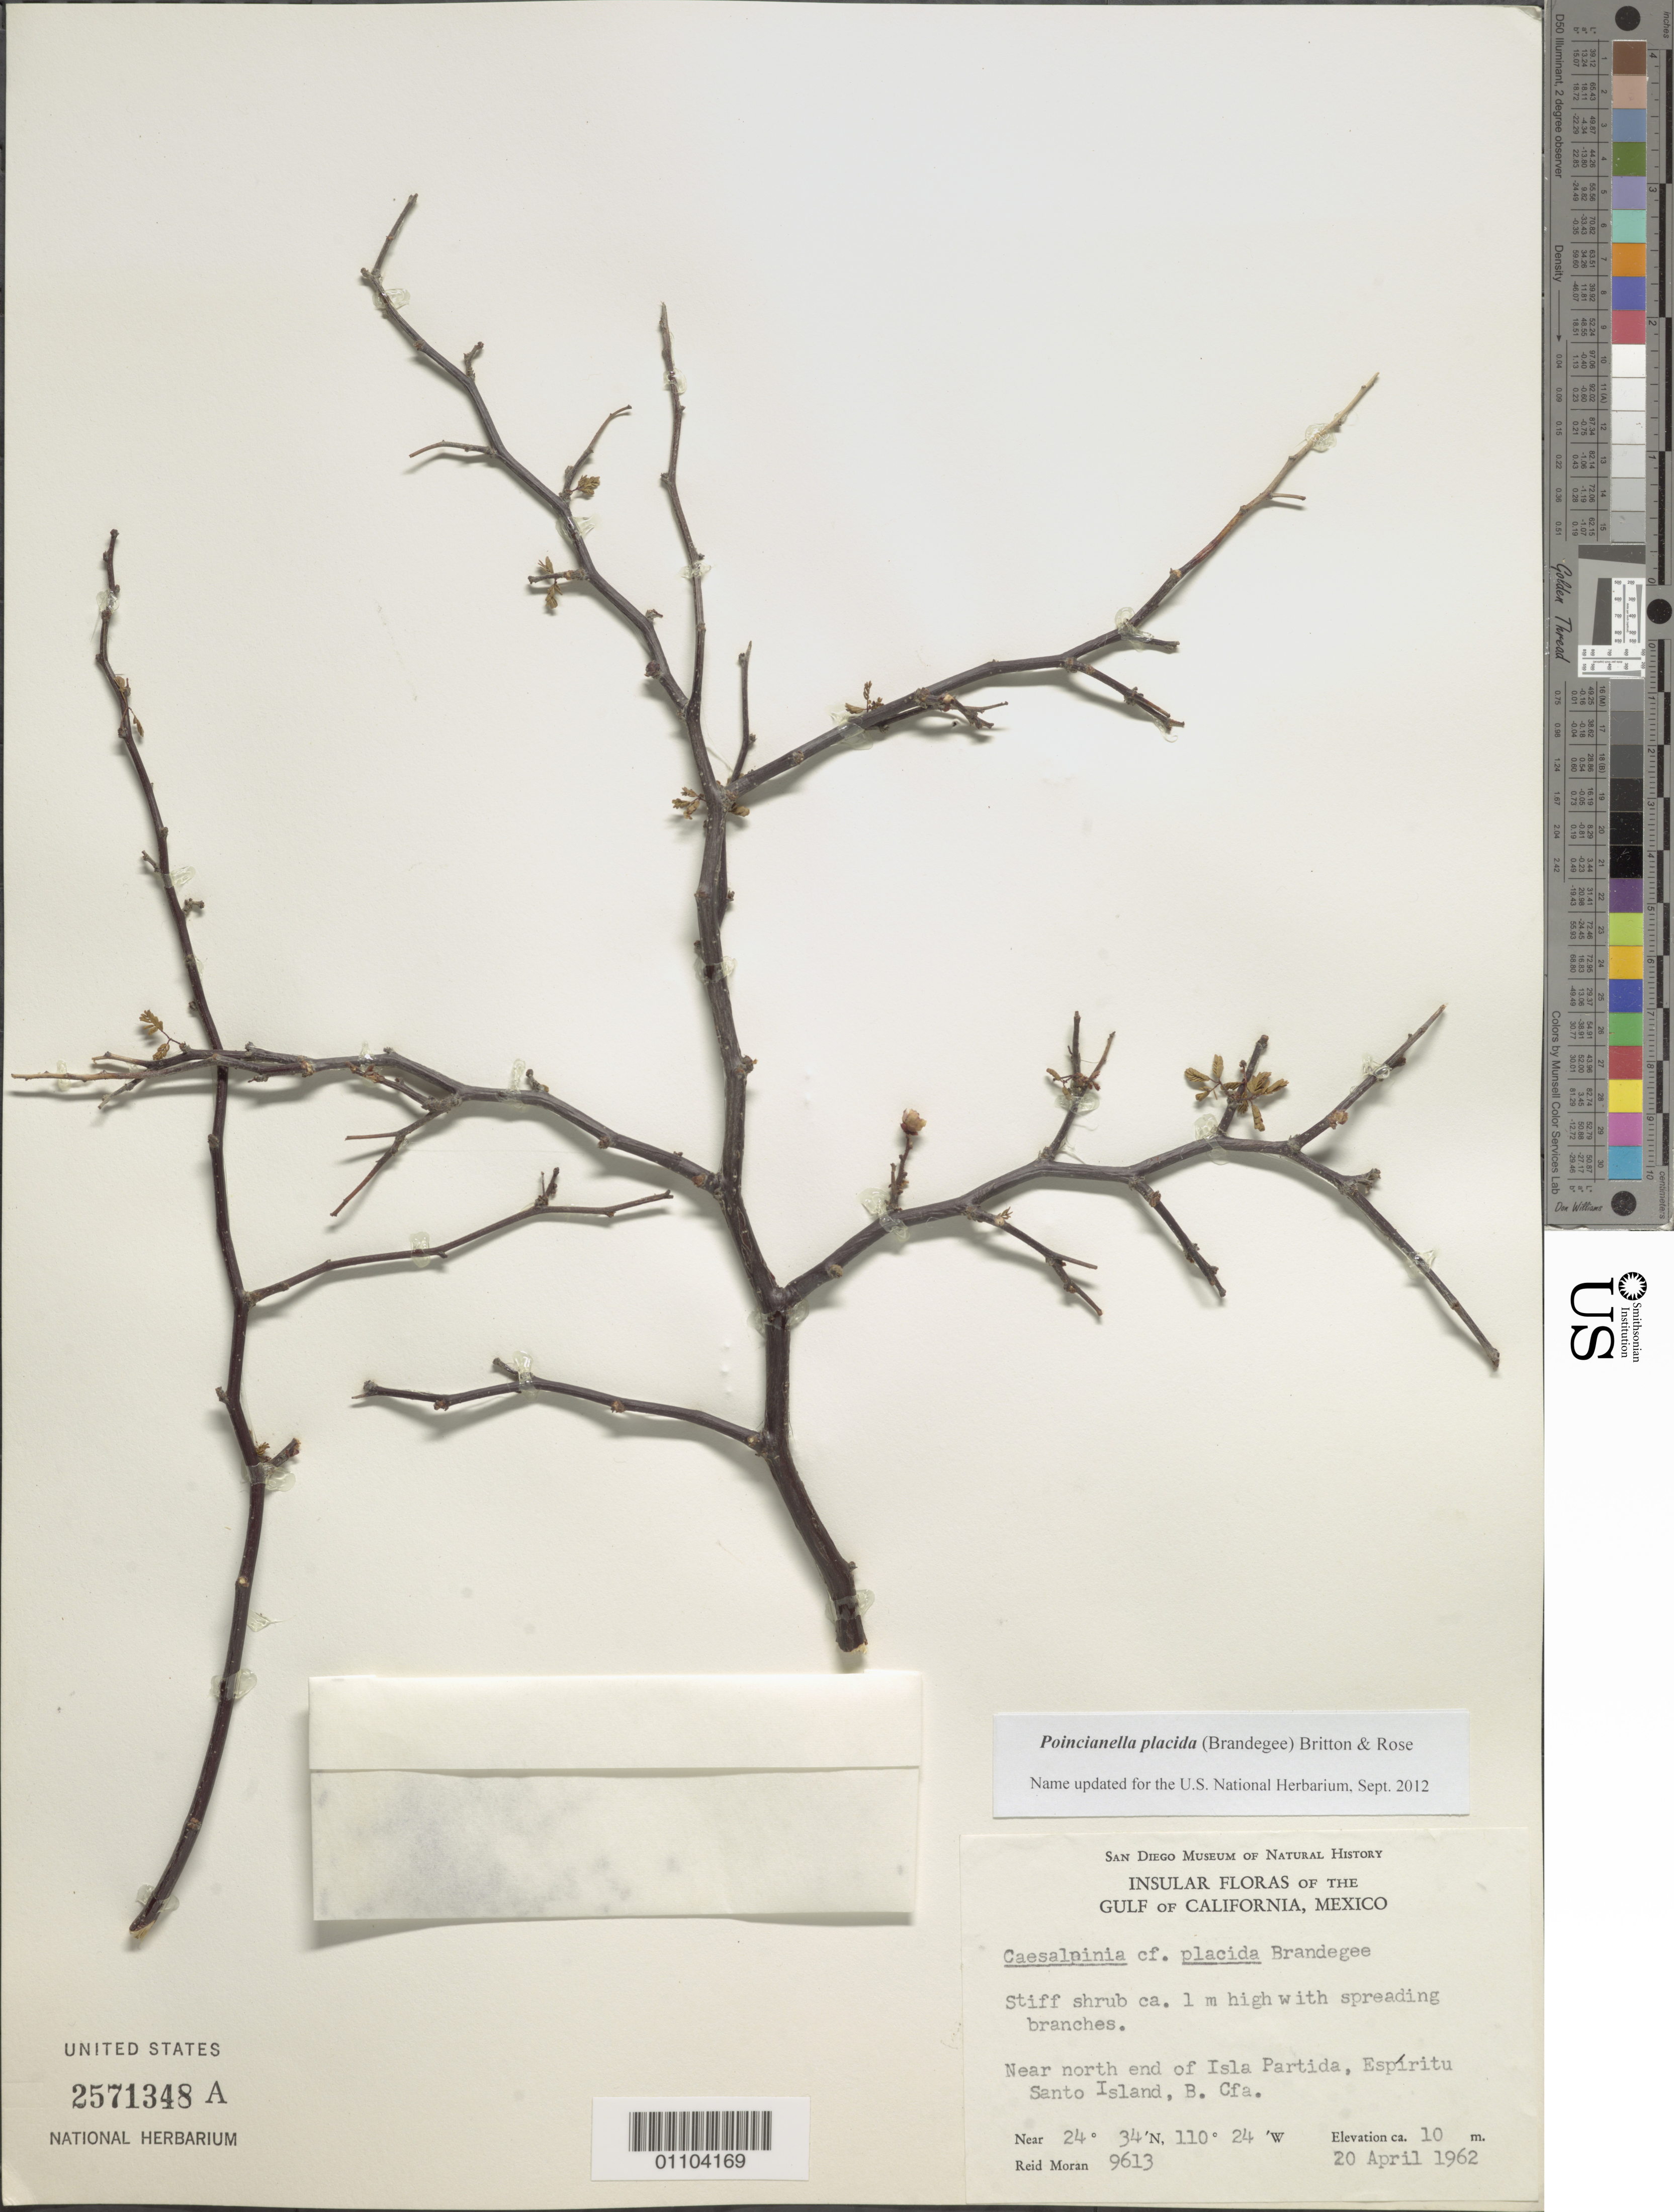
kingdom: Plantae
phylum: Tracheophyta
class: Magnoliopsida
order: Fabales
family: Fabaceae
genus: Erythrostemon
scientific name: Erythrostemon placidus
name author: (K. Brandegee) Gagnon & G.P. Lewis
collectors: R. V. Moran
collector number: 9613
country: Mexico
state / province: Baja California Sur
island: Espirito Santo Island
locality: Near N end of Isla Partida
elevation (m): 10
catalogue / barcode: US 2571348A